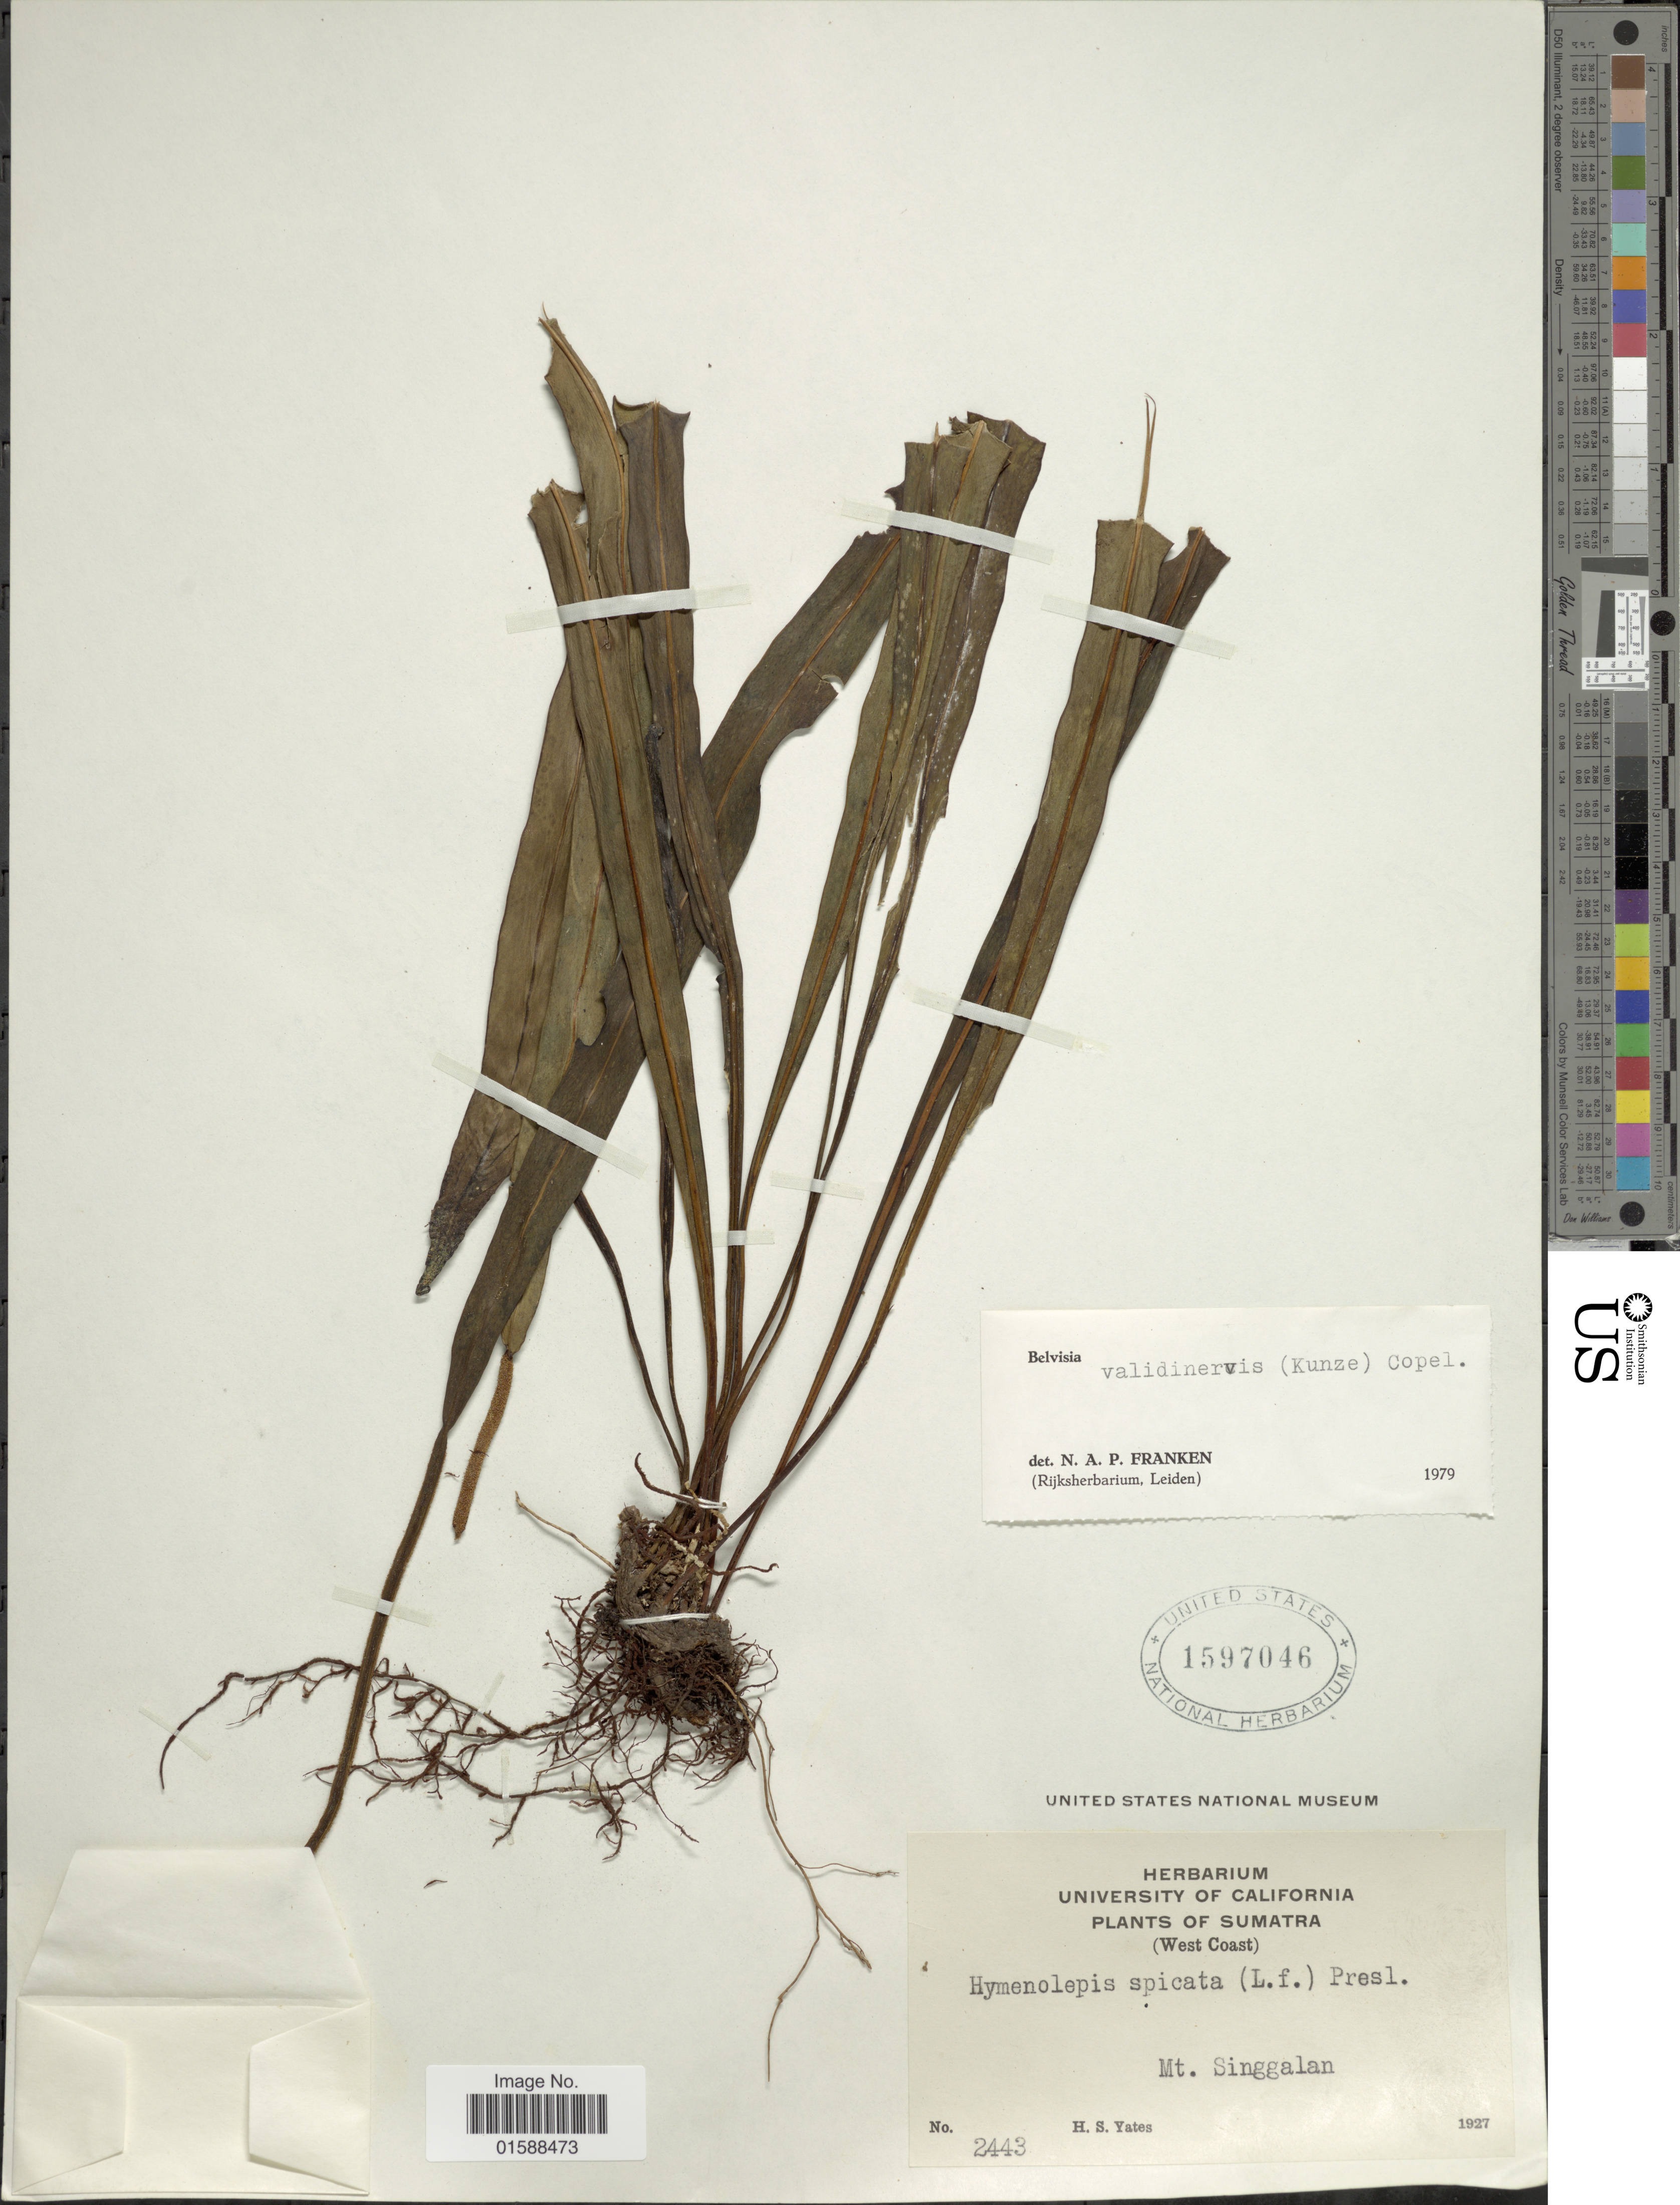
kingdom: Plantae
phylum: Tracheophyta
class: Polypodiopsida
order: Polypodiales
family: Polypodiaceae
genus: Lepisorus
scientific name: Lepisorus validinervis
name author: (Kunze) Li S. Wang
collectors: H. S. Yates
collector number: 2443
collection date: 1927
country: Indonesia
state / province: Sumatra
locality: Sumatra (West Coast). Mt. Singgalan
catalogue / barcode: US 1597046